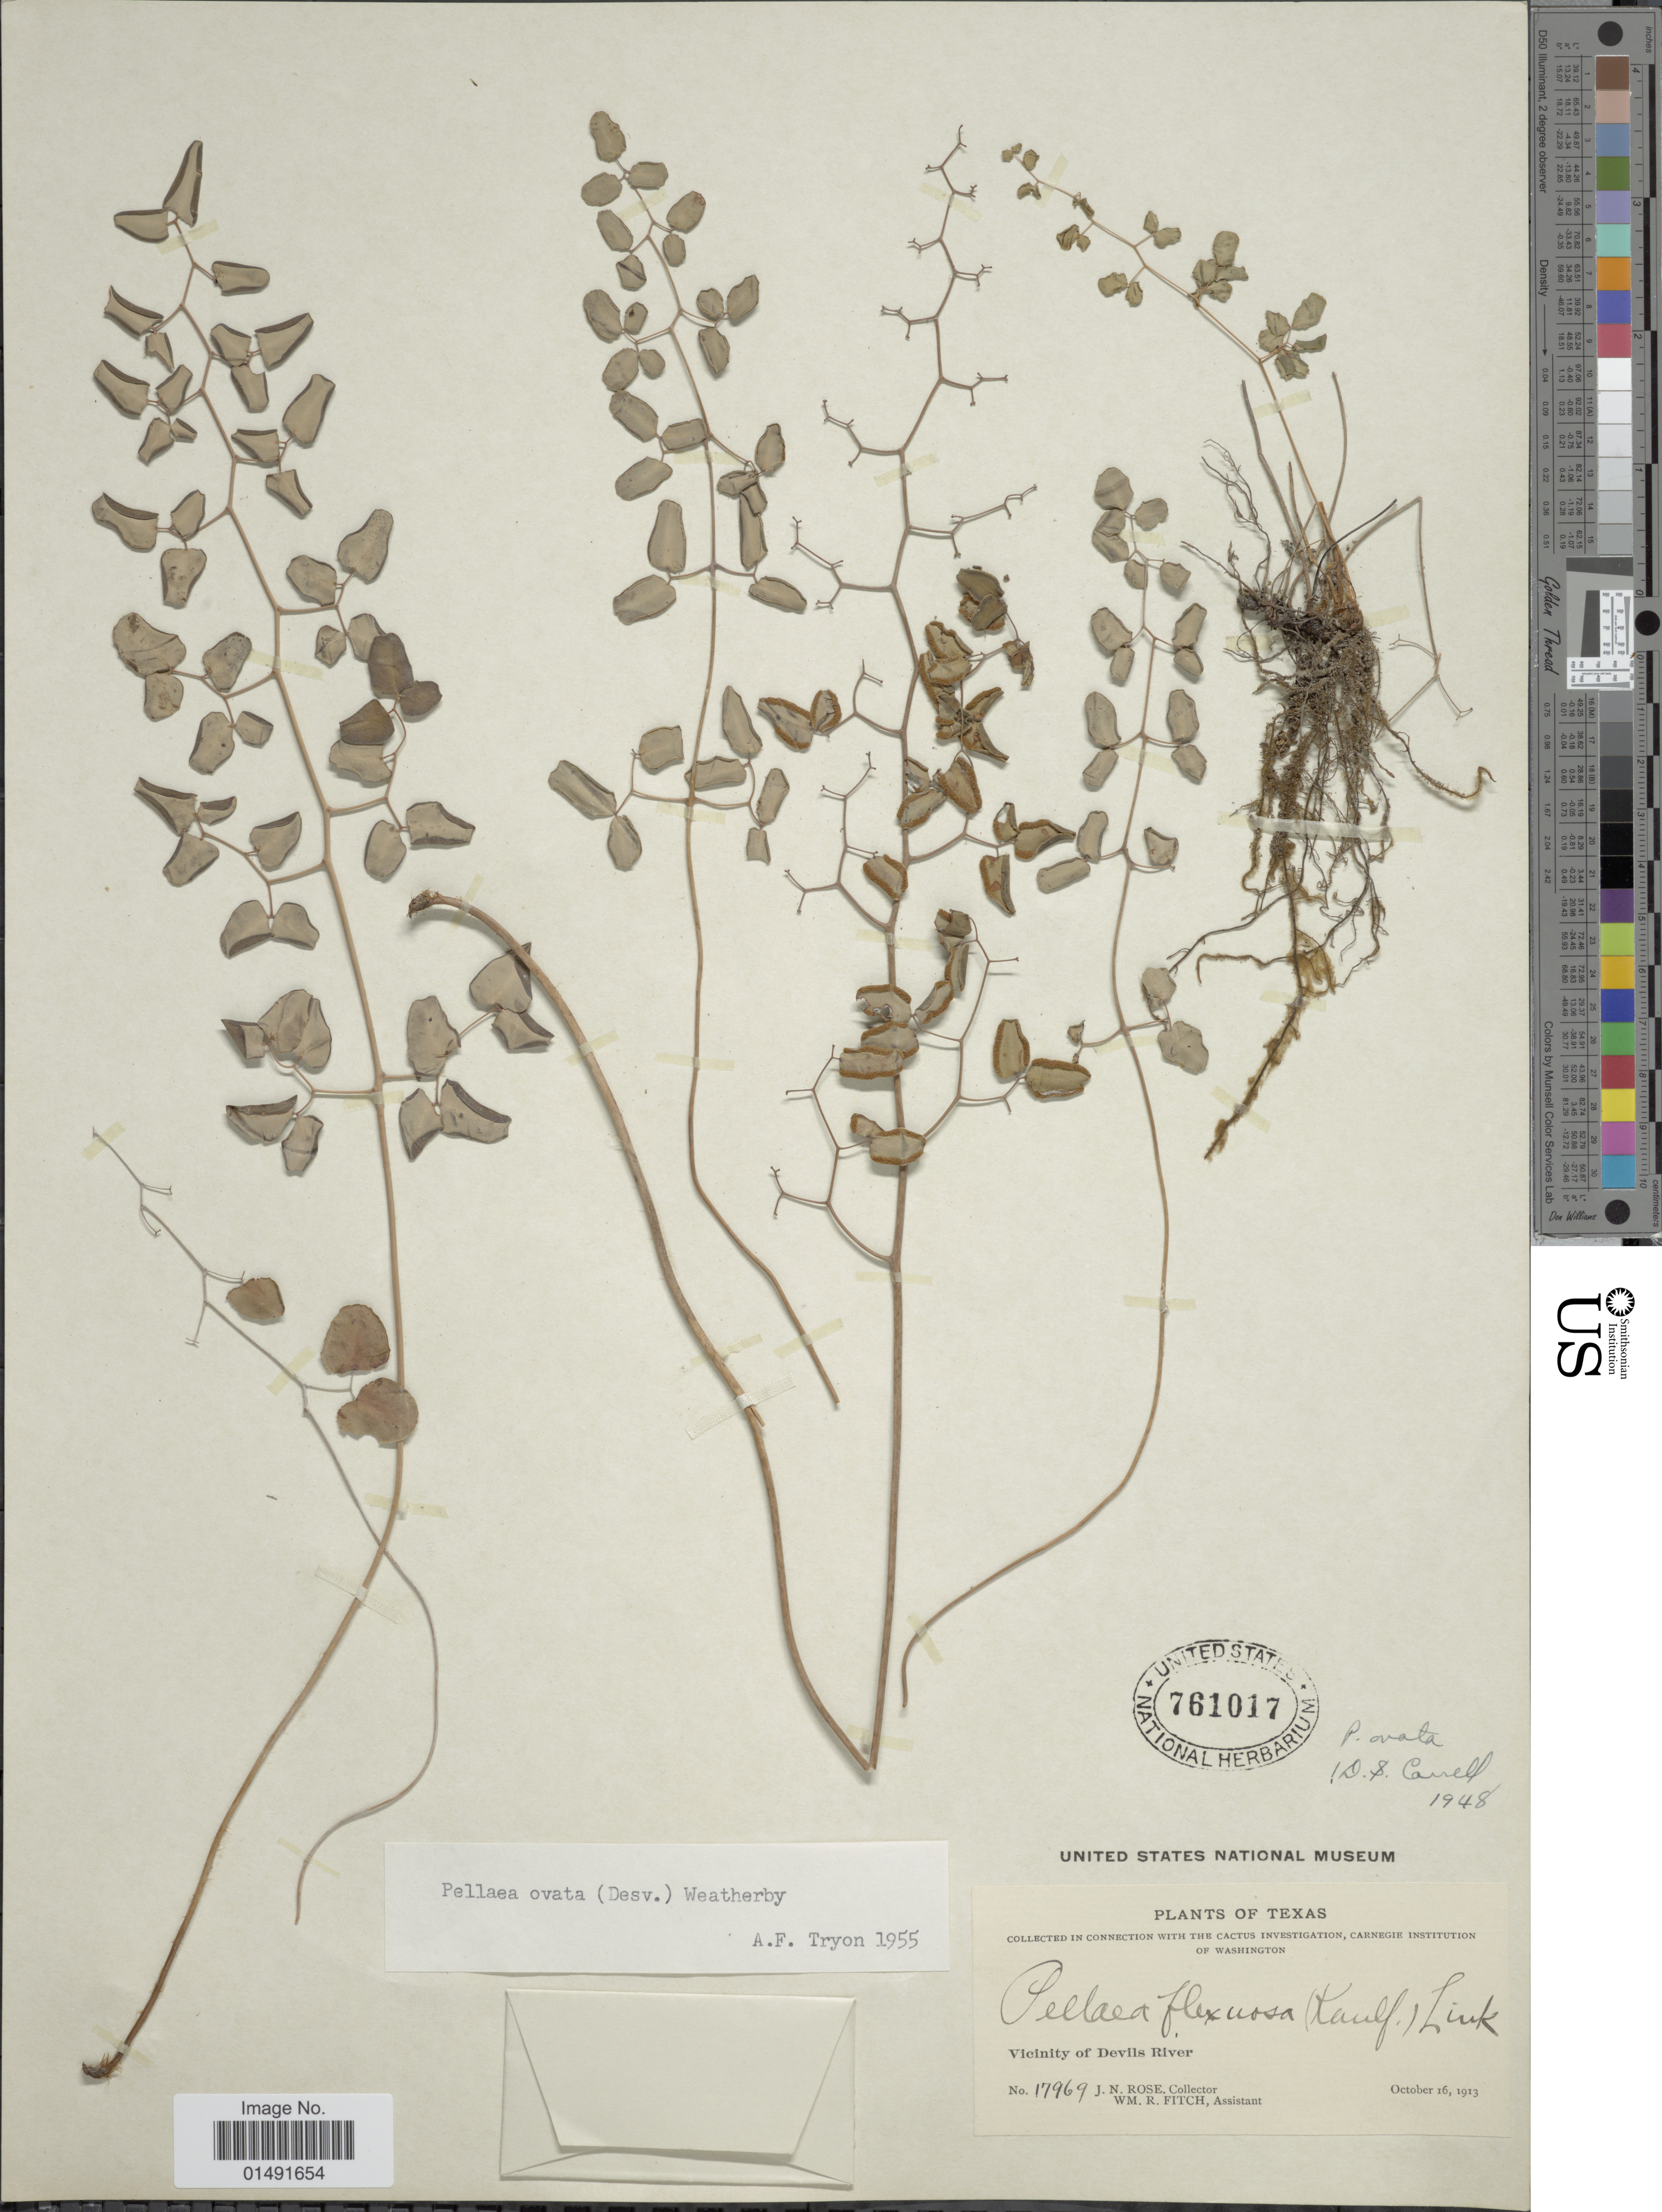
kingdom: Plantae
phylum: Tracheophyta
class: Polypodiopsida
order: Polypodiales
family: Pteridaceae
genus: Pellaea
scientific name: Pellaea ovata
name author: (Desv.) Weath.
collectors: J. N. Rose & W. R. Fitch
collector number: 17969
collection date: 1913-10-16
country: United States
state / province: Texas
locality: Vicinity of Devils River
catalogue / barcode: US 761017